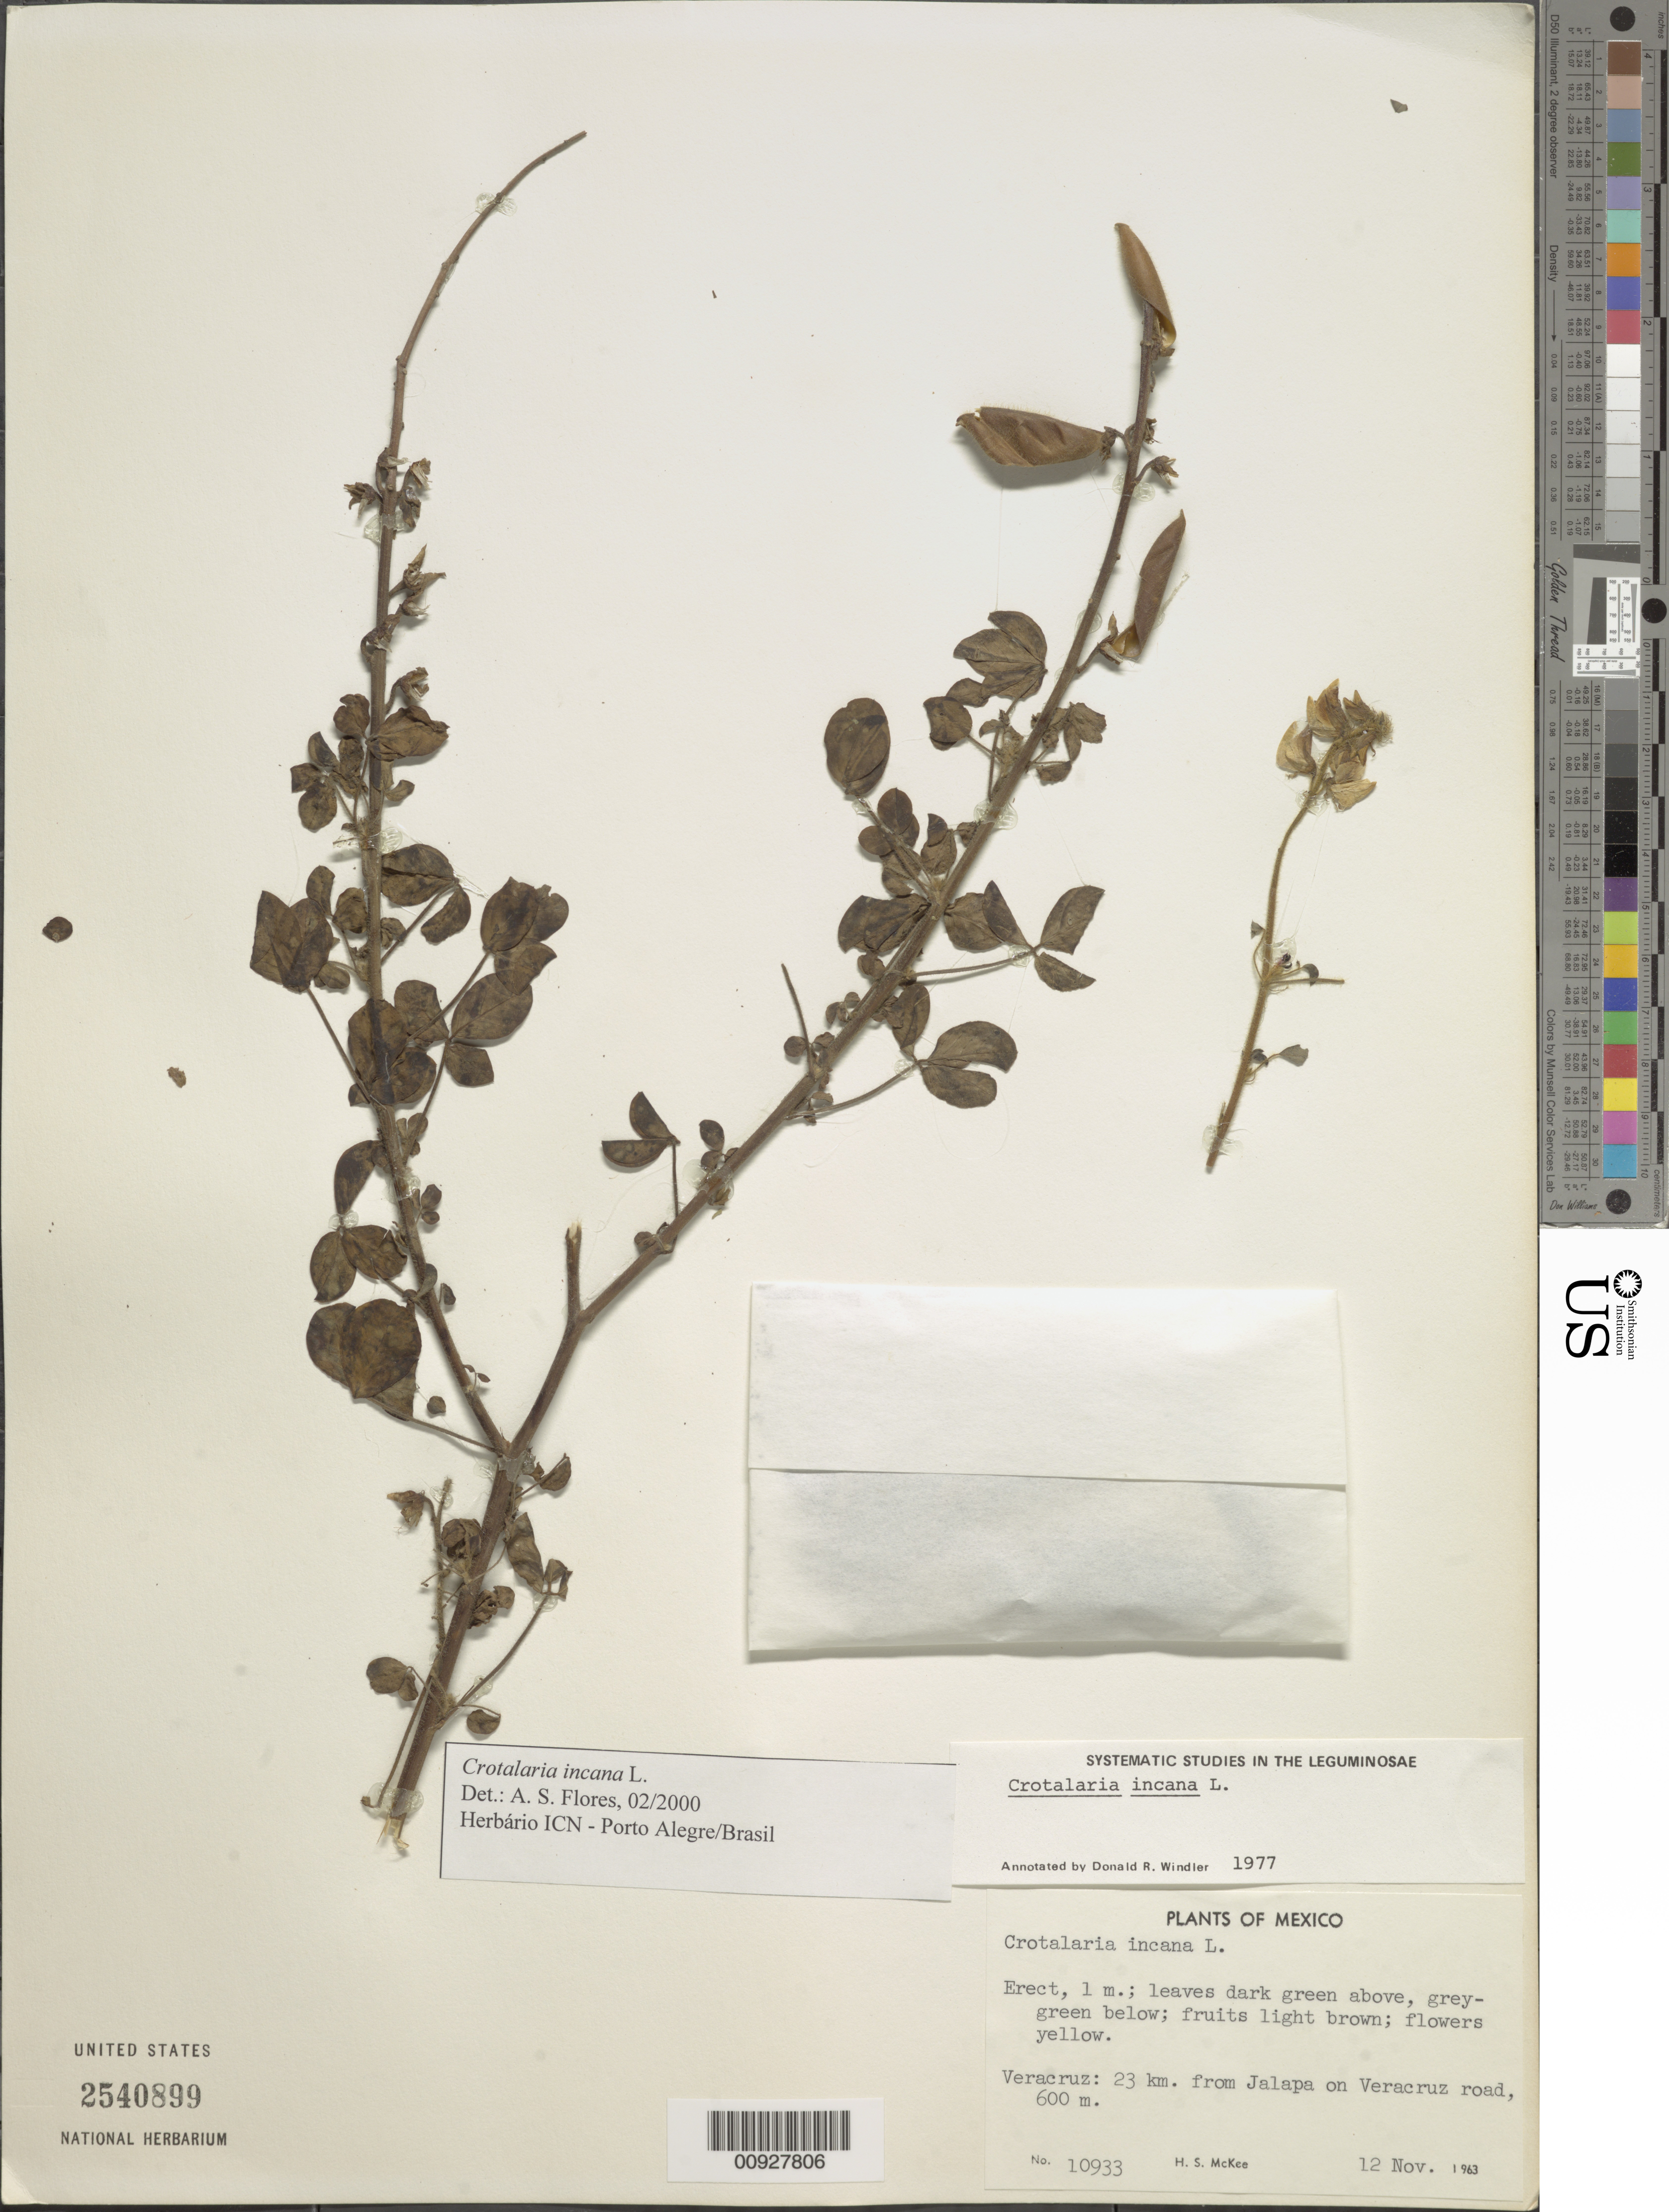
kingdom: Plantae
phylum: Tracheophyta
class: Magnoliopsida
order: Fabales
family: Fabaceae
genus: Crotalaria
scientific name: Crotalaria incana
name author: L.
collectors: H. S. McKee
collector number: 10933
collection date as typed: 12 Nov 1963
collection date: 1963-11-12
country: Mexico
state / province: Veracruz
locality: Veracruz: 23 km. from Jalapa on Veracruz road.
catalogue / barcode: US 2540899